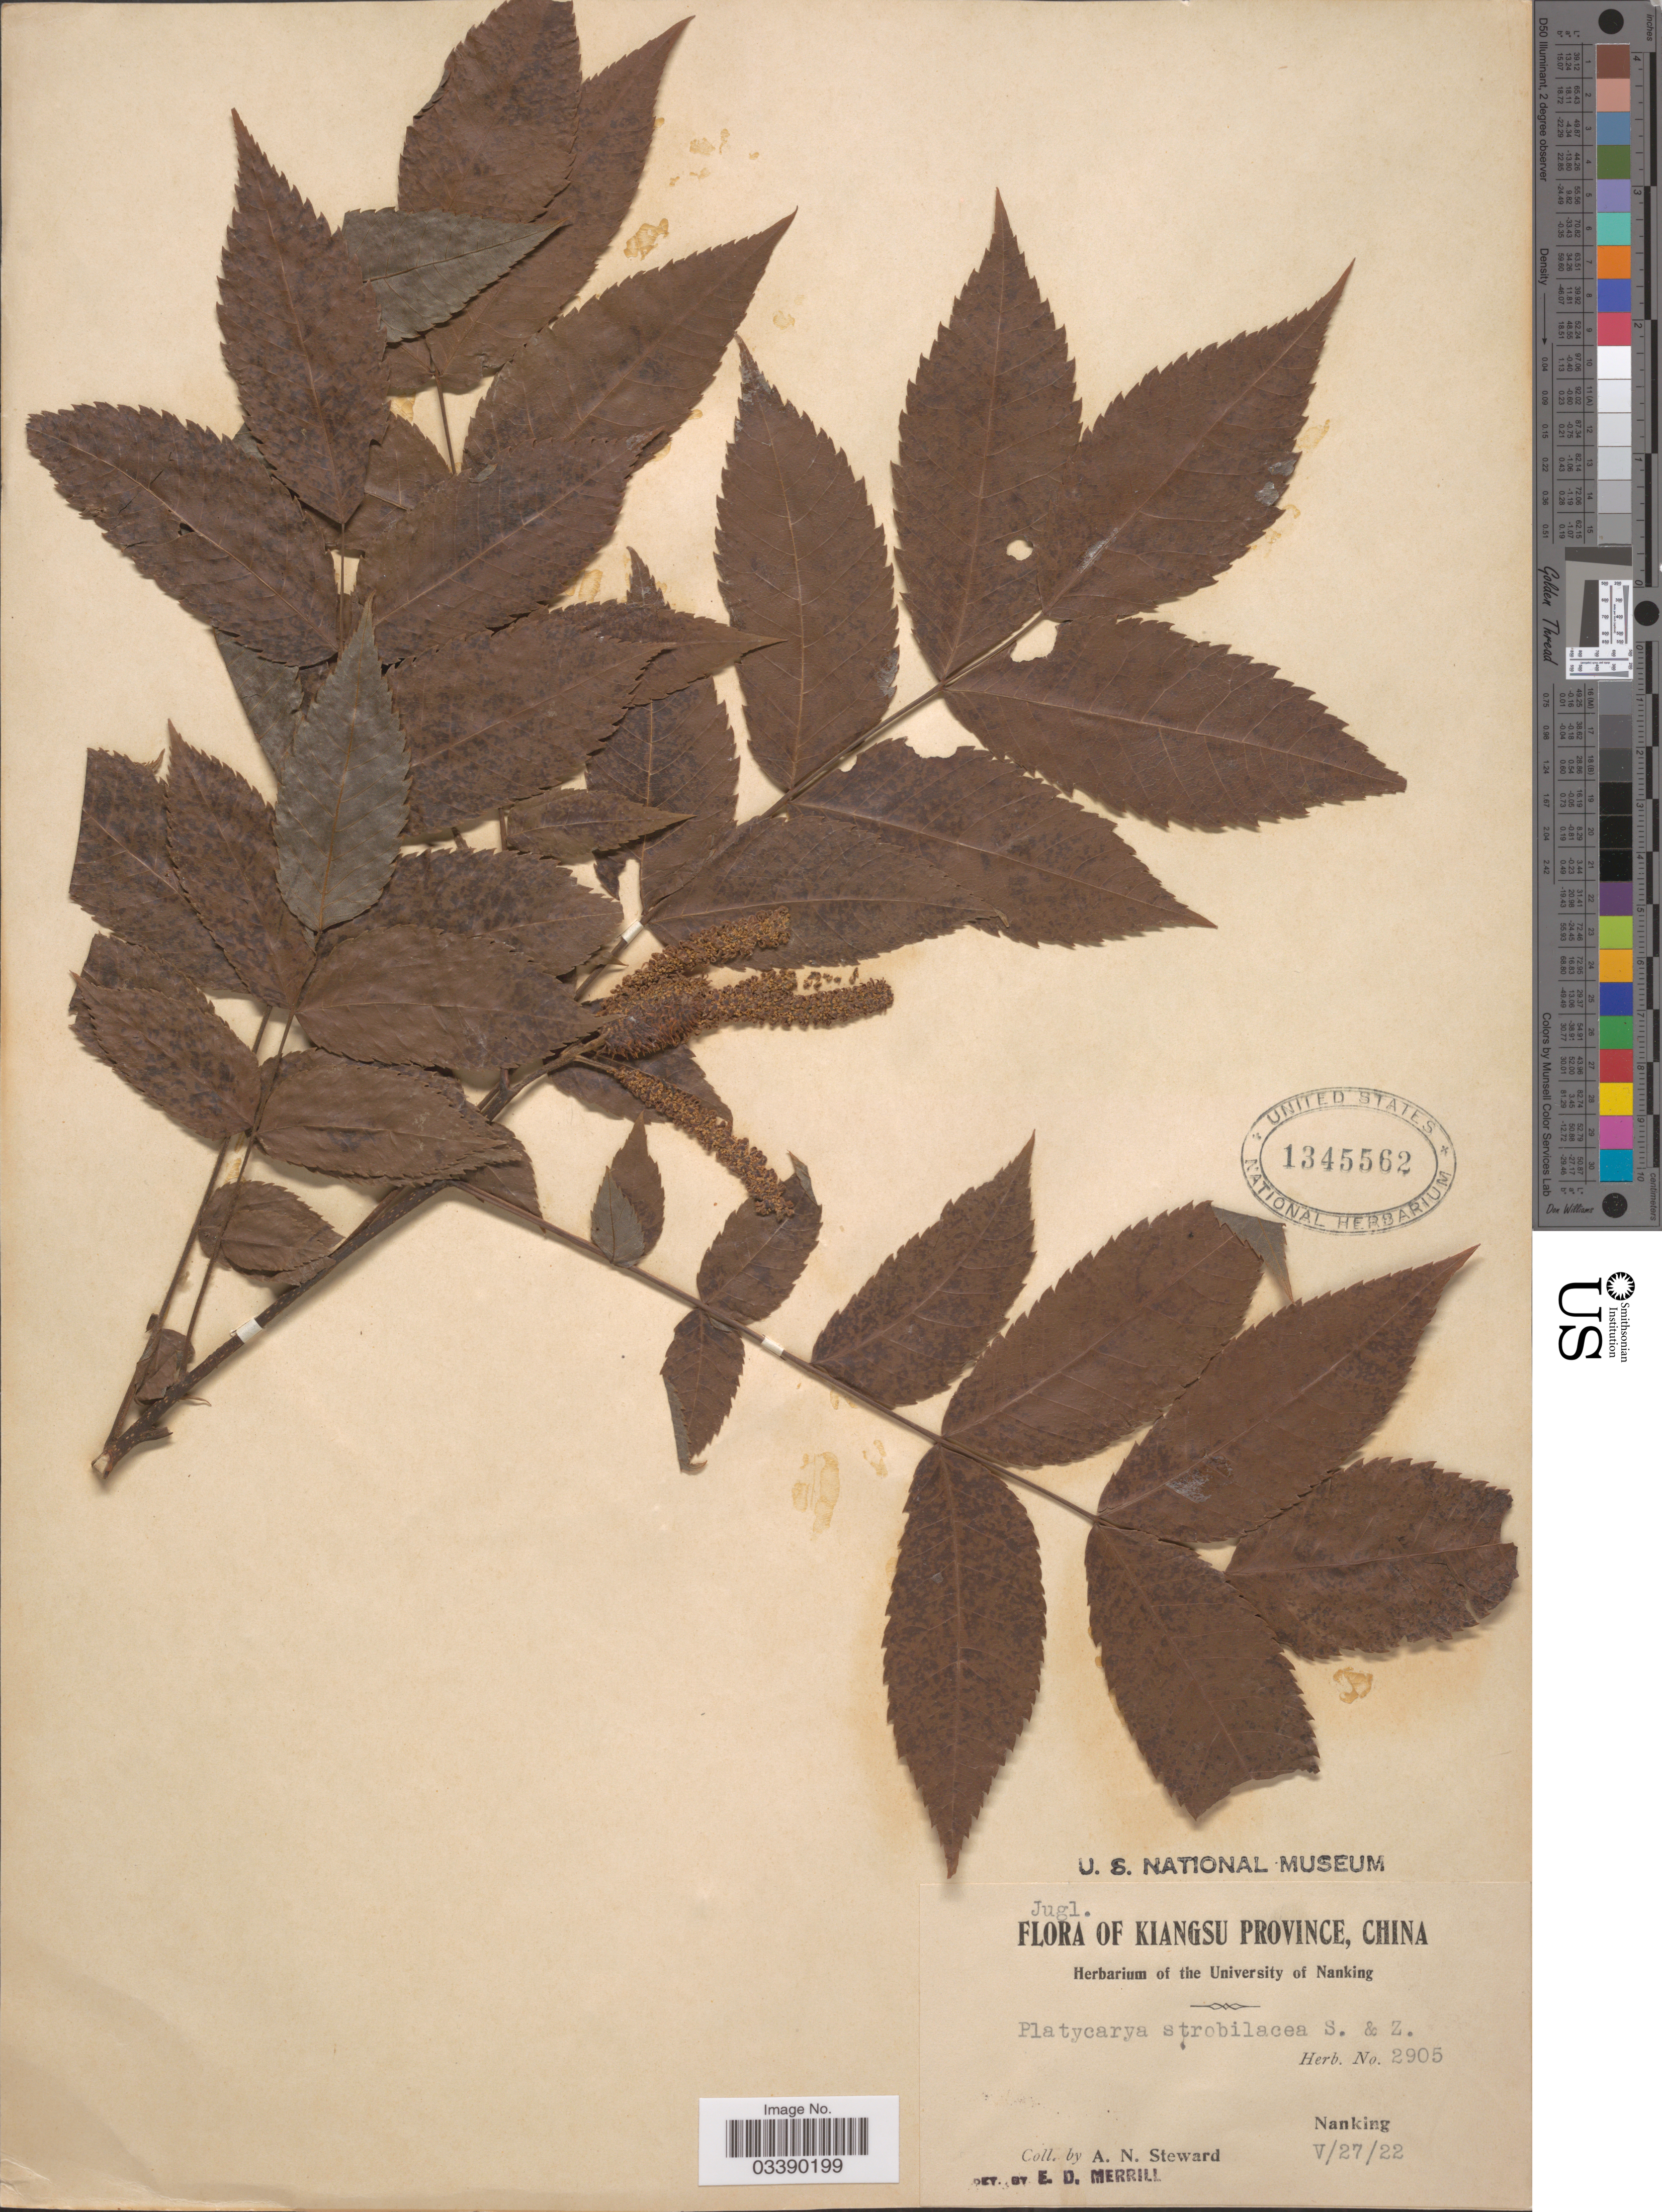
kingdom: Plantae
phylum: Tracheophyta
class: Magnoliopsida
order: Fagales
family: Juglandaceae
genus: Platycarya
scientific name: Platycarya strobilacea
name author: Siebold & Zucc.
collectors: A. N. Steward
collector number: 2905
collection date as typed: Transcribed d/m/y: 27/5/22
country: China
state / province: Jiangsu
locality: Kiangsu Province. Nanking.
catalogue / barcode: US 1345562